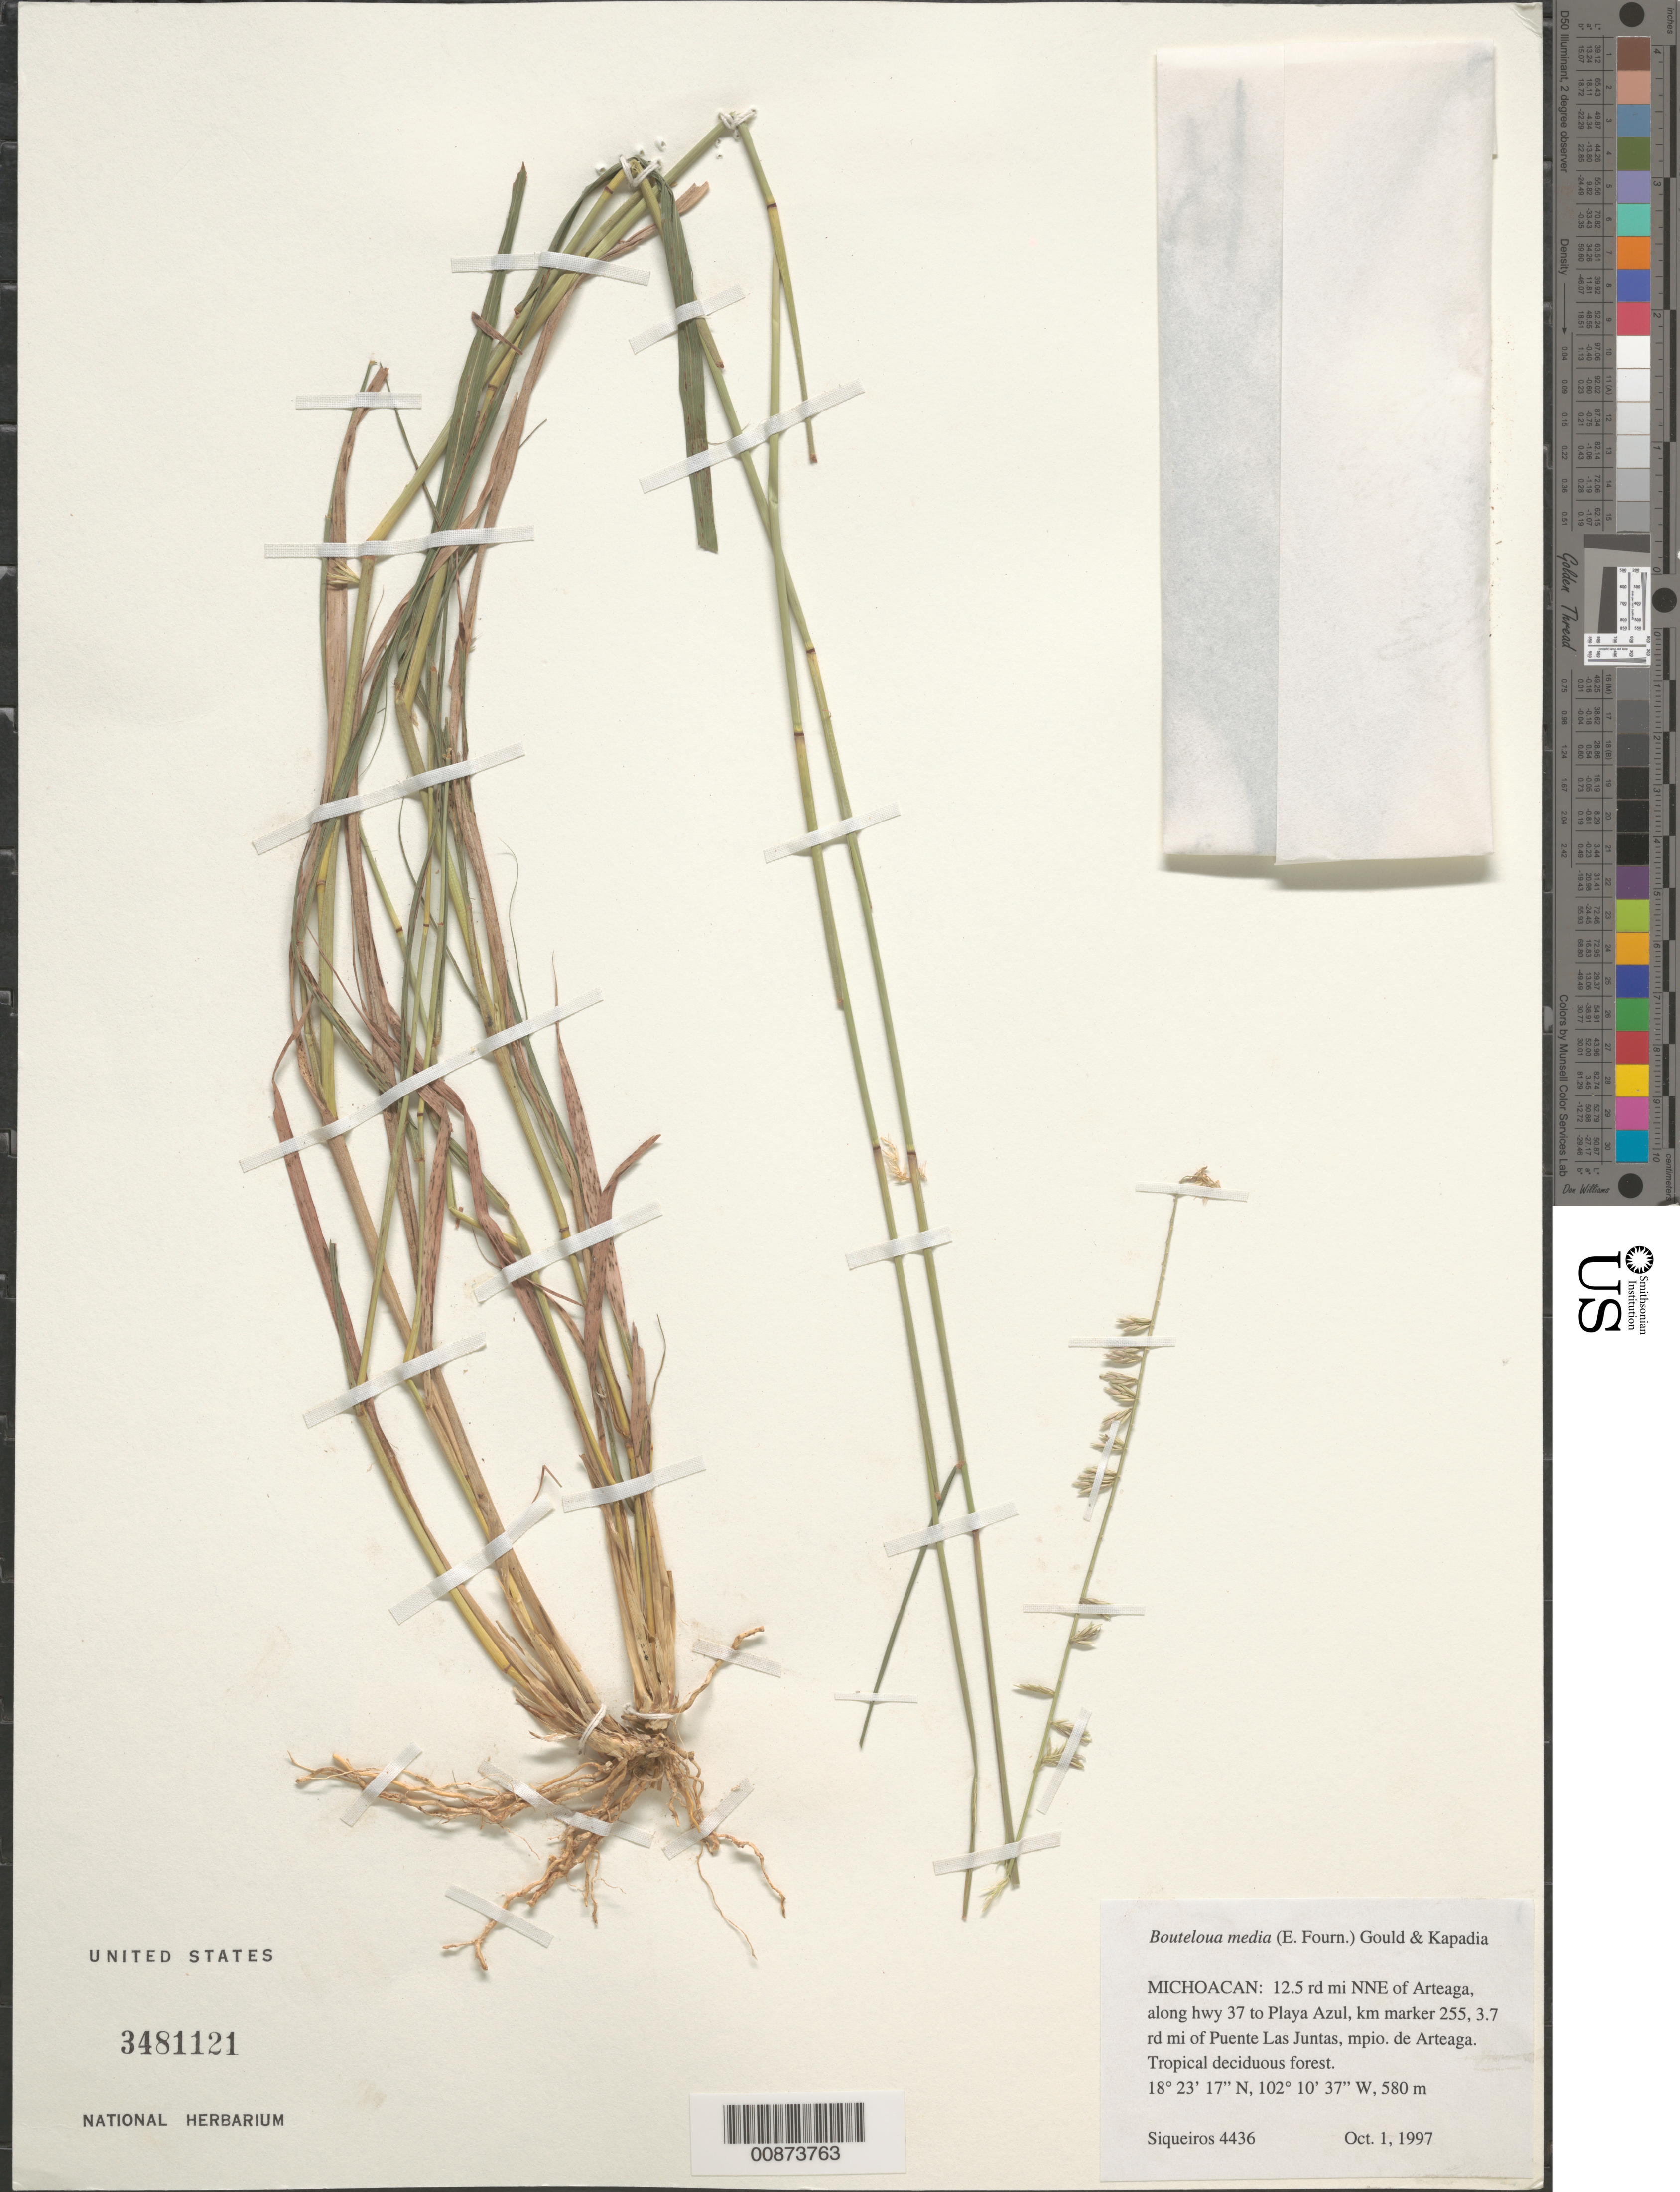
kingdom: Plantae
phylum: Tracheophyta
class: Liliopsida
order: Poales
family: Poaceae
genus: Bouteloua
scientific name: Bouteloua media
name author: (E. Fourn.) Gould & Kapadia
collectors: M. E. Siqueiros Delgado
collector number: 4436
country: Mexico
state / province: Michoacán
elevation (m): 580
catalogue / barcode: US 3481121